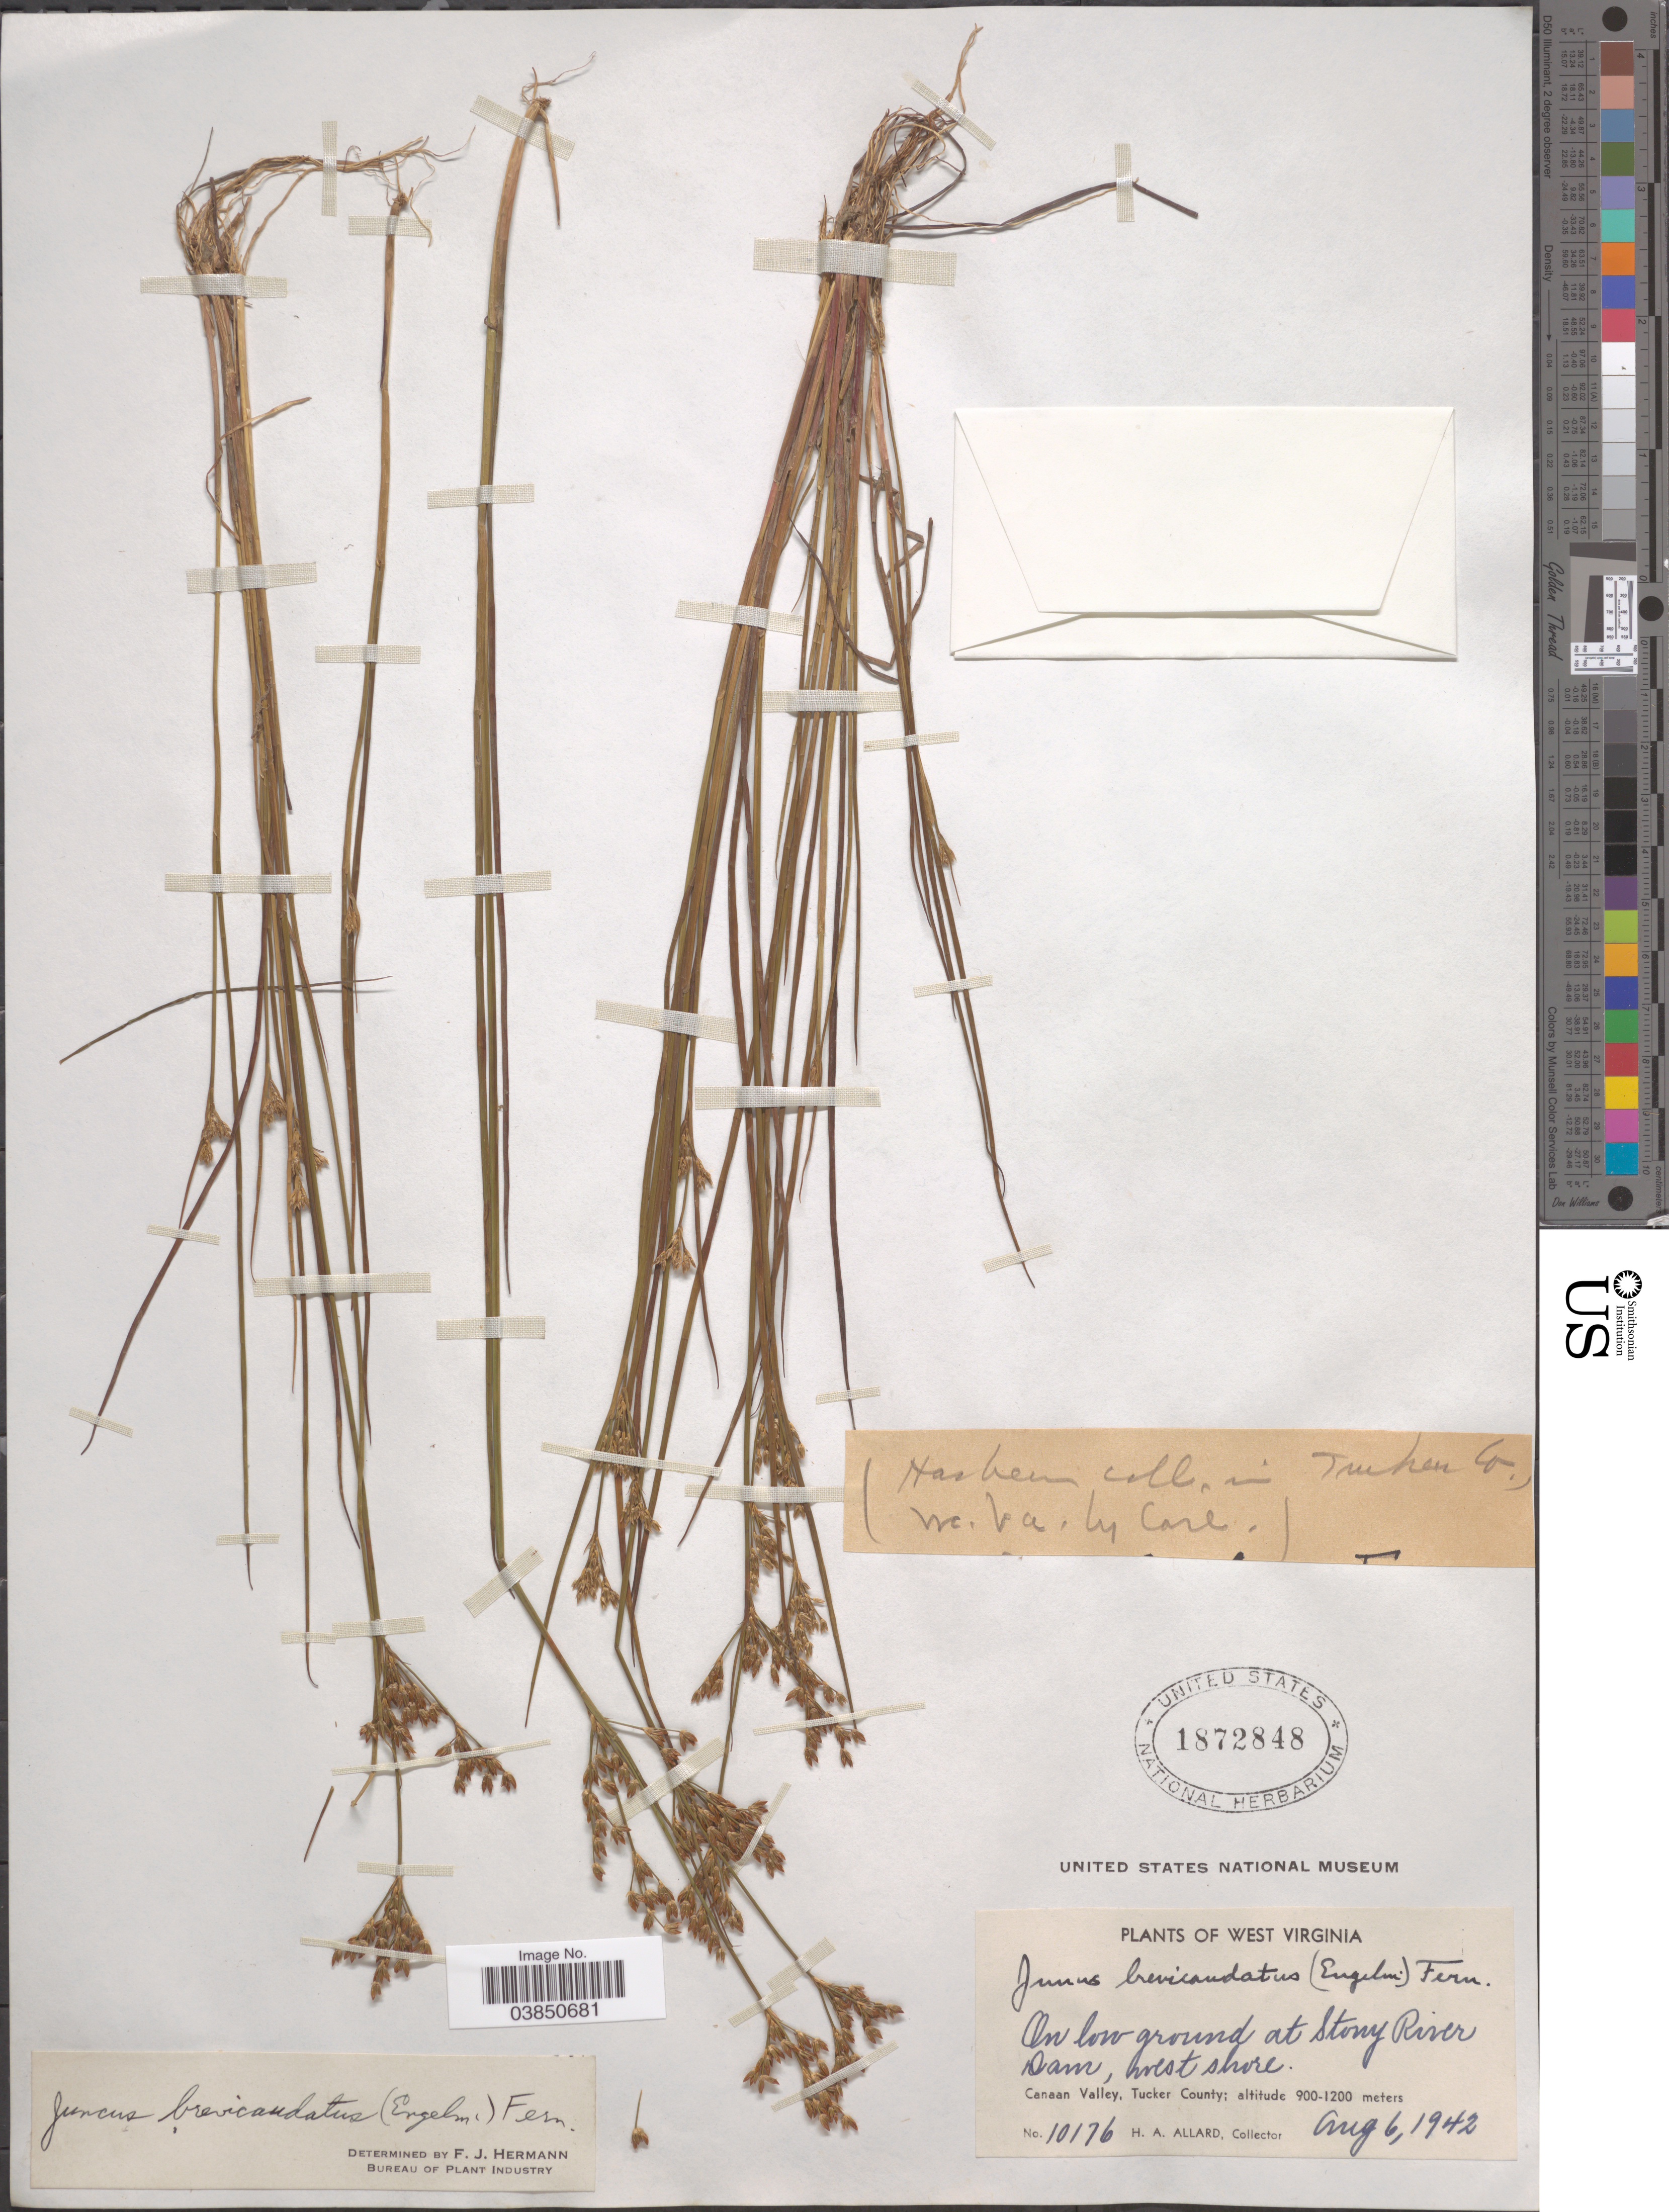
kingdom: Plantae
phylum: Tracheophyta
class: Liliopsida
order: Poales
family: Juncaceae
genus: Juncus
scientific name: Juncus brevicaudatus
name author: (Engelm.) Fernald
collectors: H. A. Allard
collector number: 10176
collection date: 1942-08-06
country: United States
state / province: West Virginia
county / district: Tucker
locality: At Stony River Dam, west shore. Canaan Valley, Tucker County.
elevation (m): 900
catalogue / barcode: US 1872848